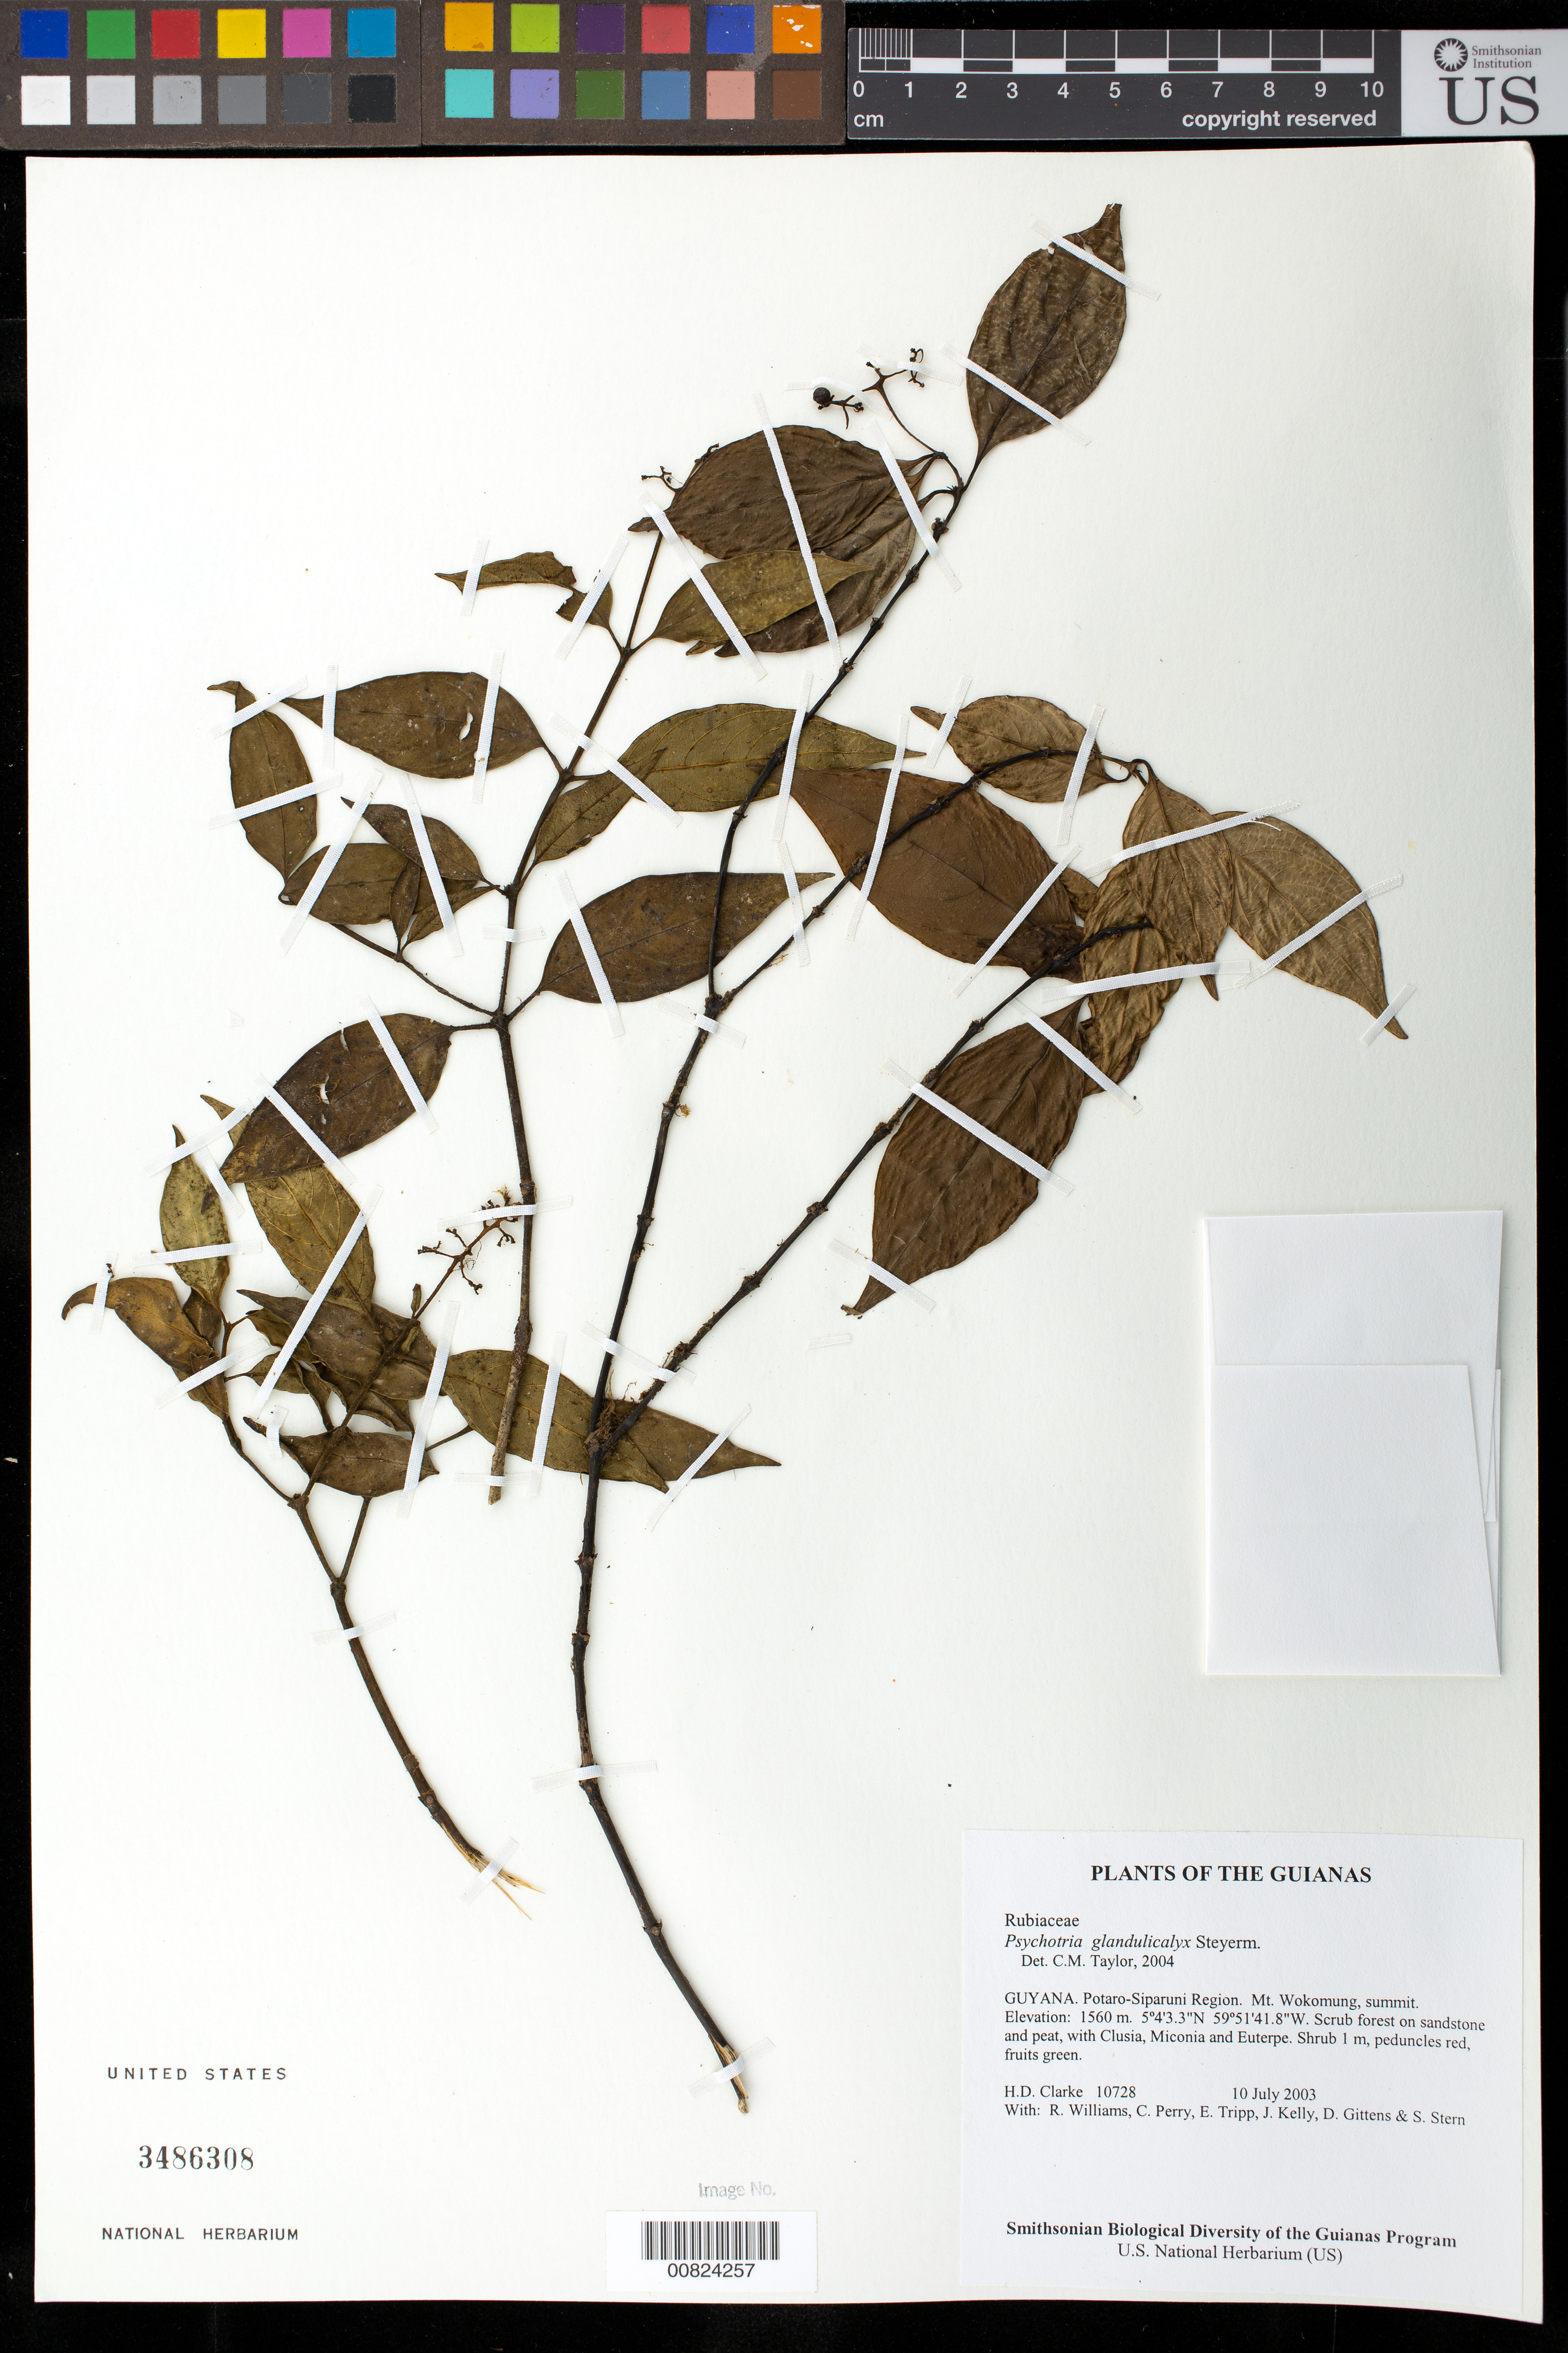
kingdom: Plantae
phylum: Tracheophyta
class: Magnoliopsida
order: Gentianales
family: Rubiaceae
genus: Palicourea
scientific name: Palicourea glandulicalyx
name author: (Steyerm.) Delprete & J.H. Kirkbr.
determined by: Kirkbride, J. H., Jr.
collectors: H. D. Clarke, R. Williams, C. Perry, E. Tripp, J. Kelly, D. Gittens & S. R. Stern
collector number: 10728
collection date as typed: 10 July 2003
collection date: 2003-07-10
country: Guyana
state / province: Potaro-Siparuni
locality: Mt. Wokomung, summit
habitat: Scrub forest on sandstone and peat, with Clusia, Miconia and Euterpe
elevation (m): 1560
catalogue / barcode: US 3486308